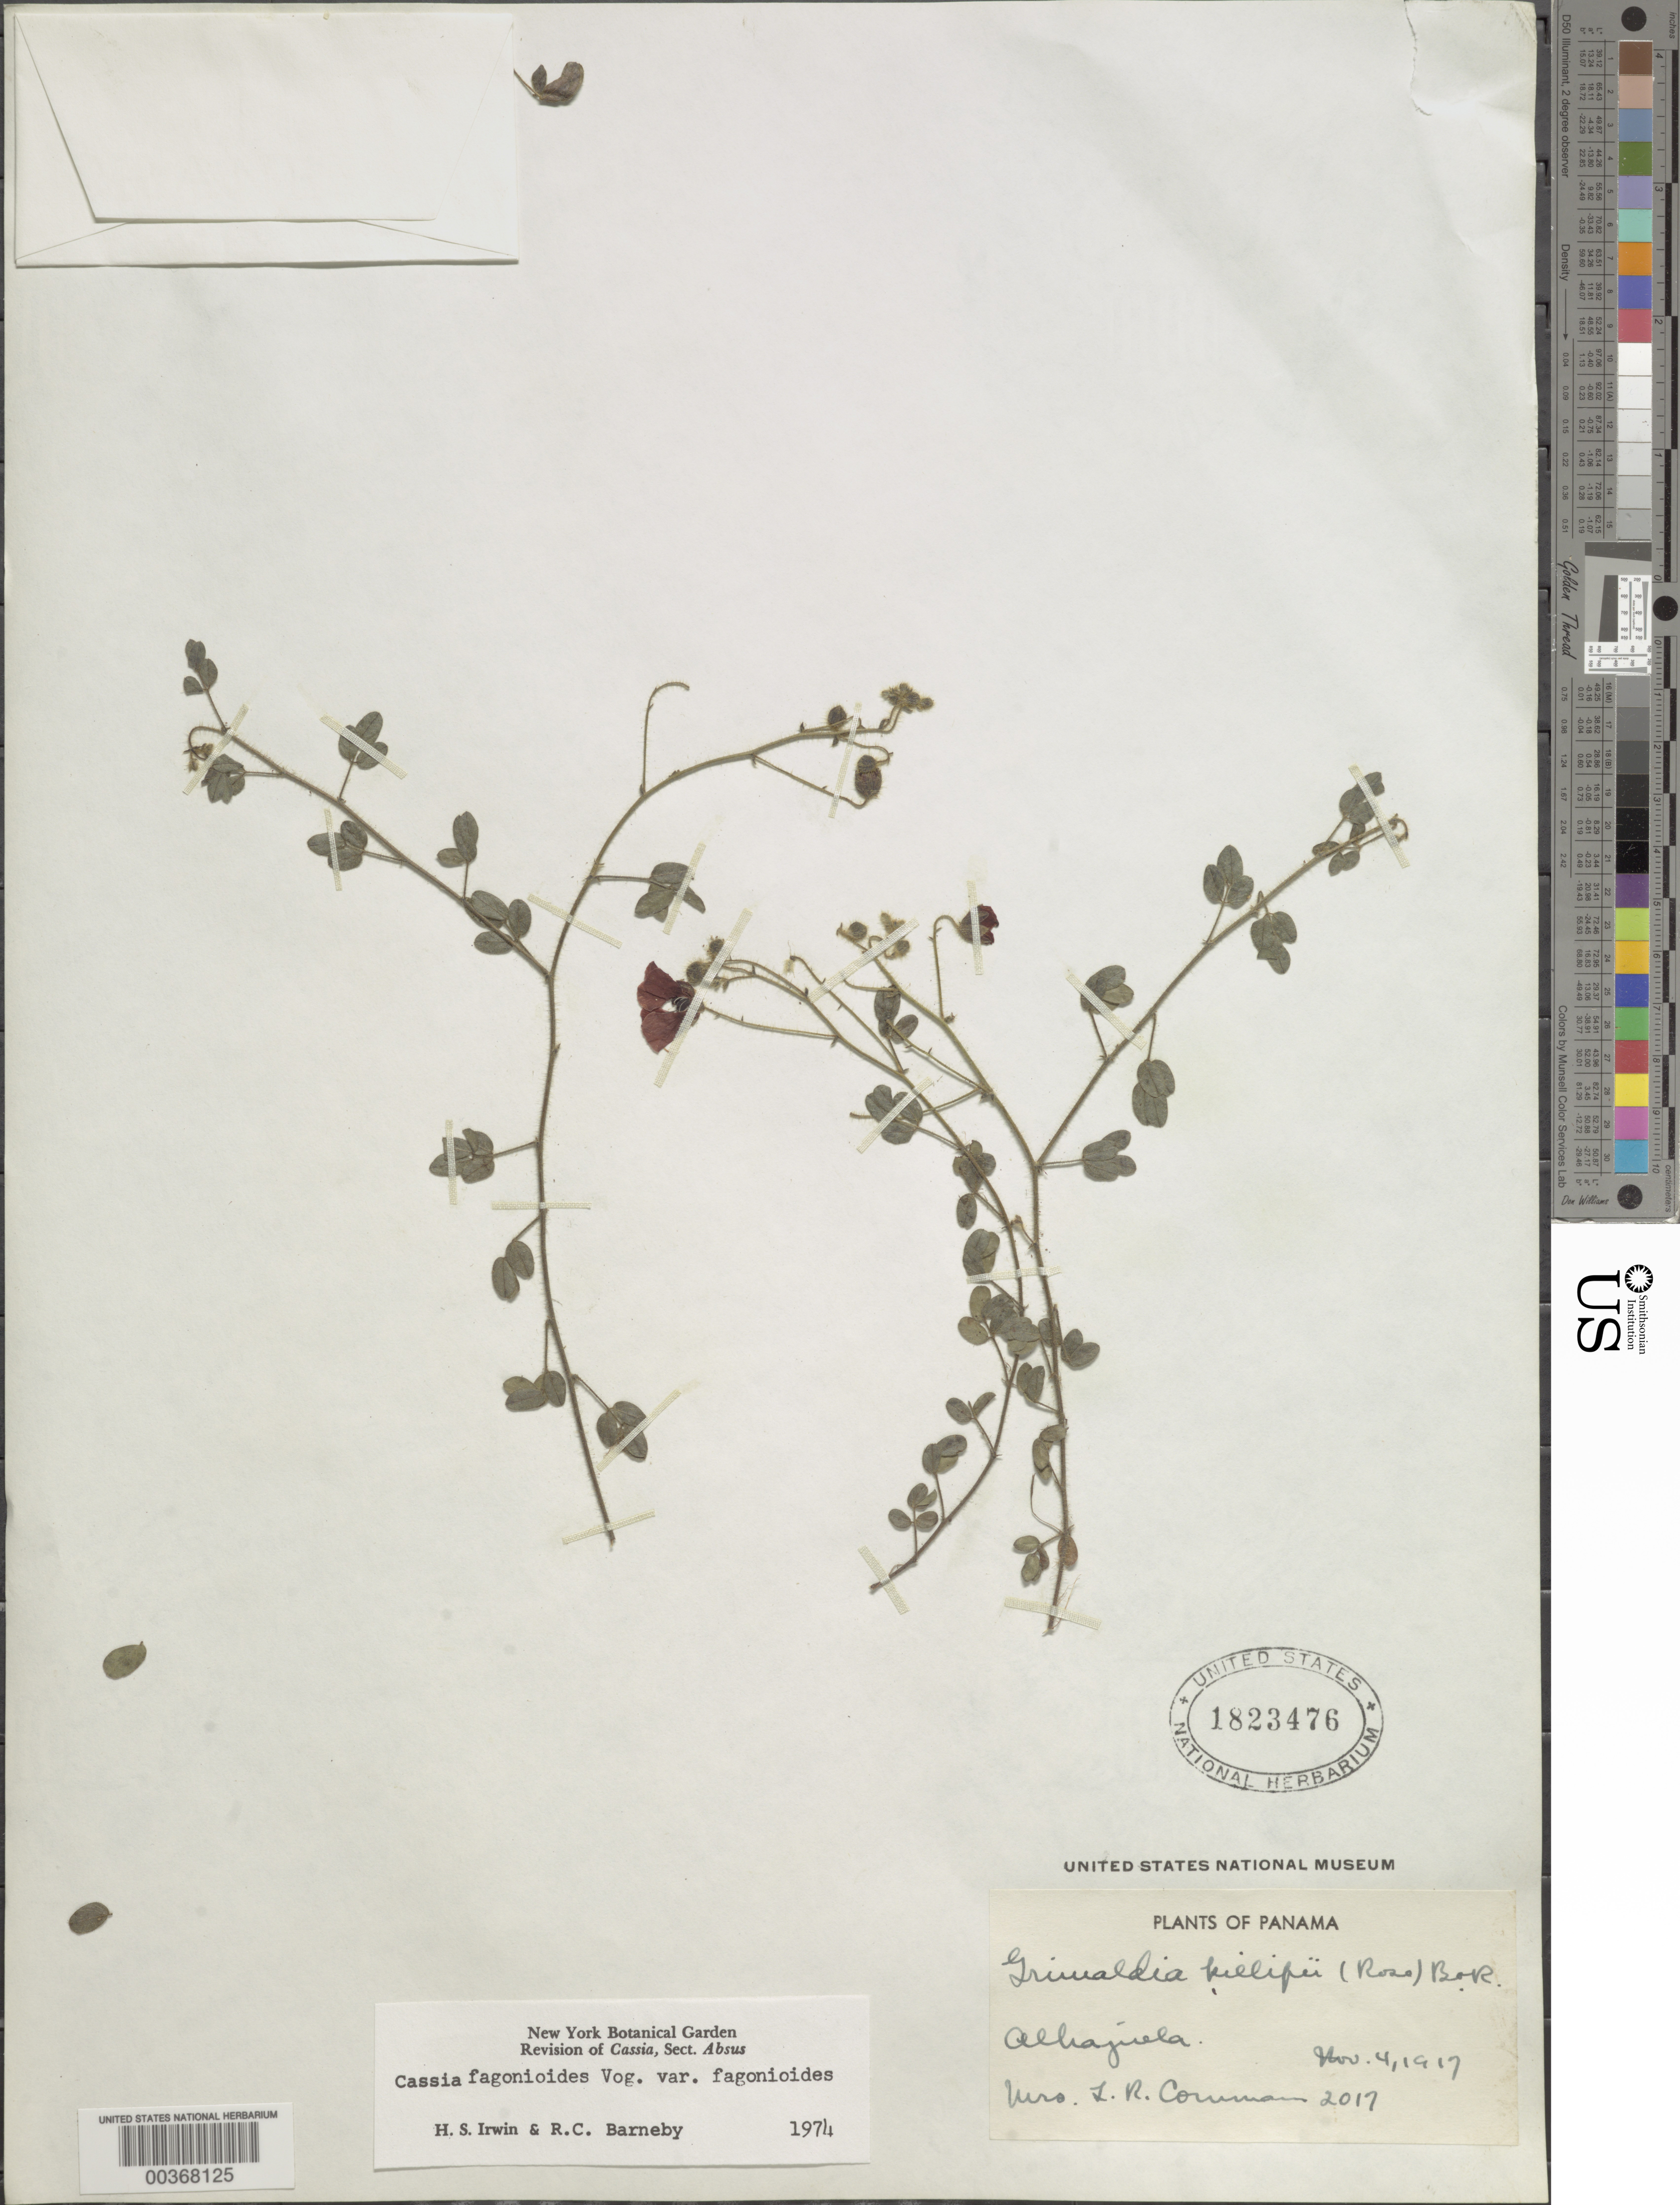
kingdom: Plantae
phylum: Tracheophyta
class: Magnoliopsida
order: Fabales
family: Fabaceae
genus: Chamaecrista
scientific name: Chamaecrista fagonioides var. fagonioides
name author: (Vogel) H.S. Irwin & Barneby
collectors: L. Cornman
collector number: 2017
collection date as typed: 04 Nov 1917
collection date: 1917-11-04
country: Panama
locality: Alhajuela.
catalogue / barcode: US 1823476